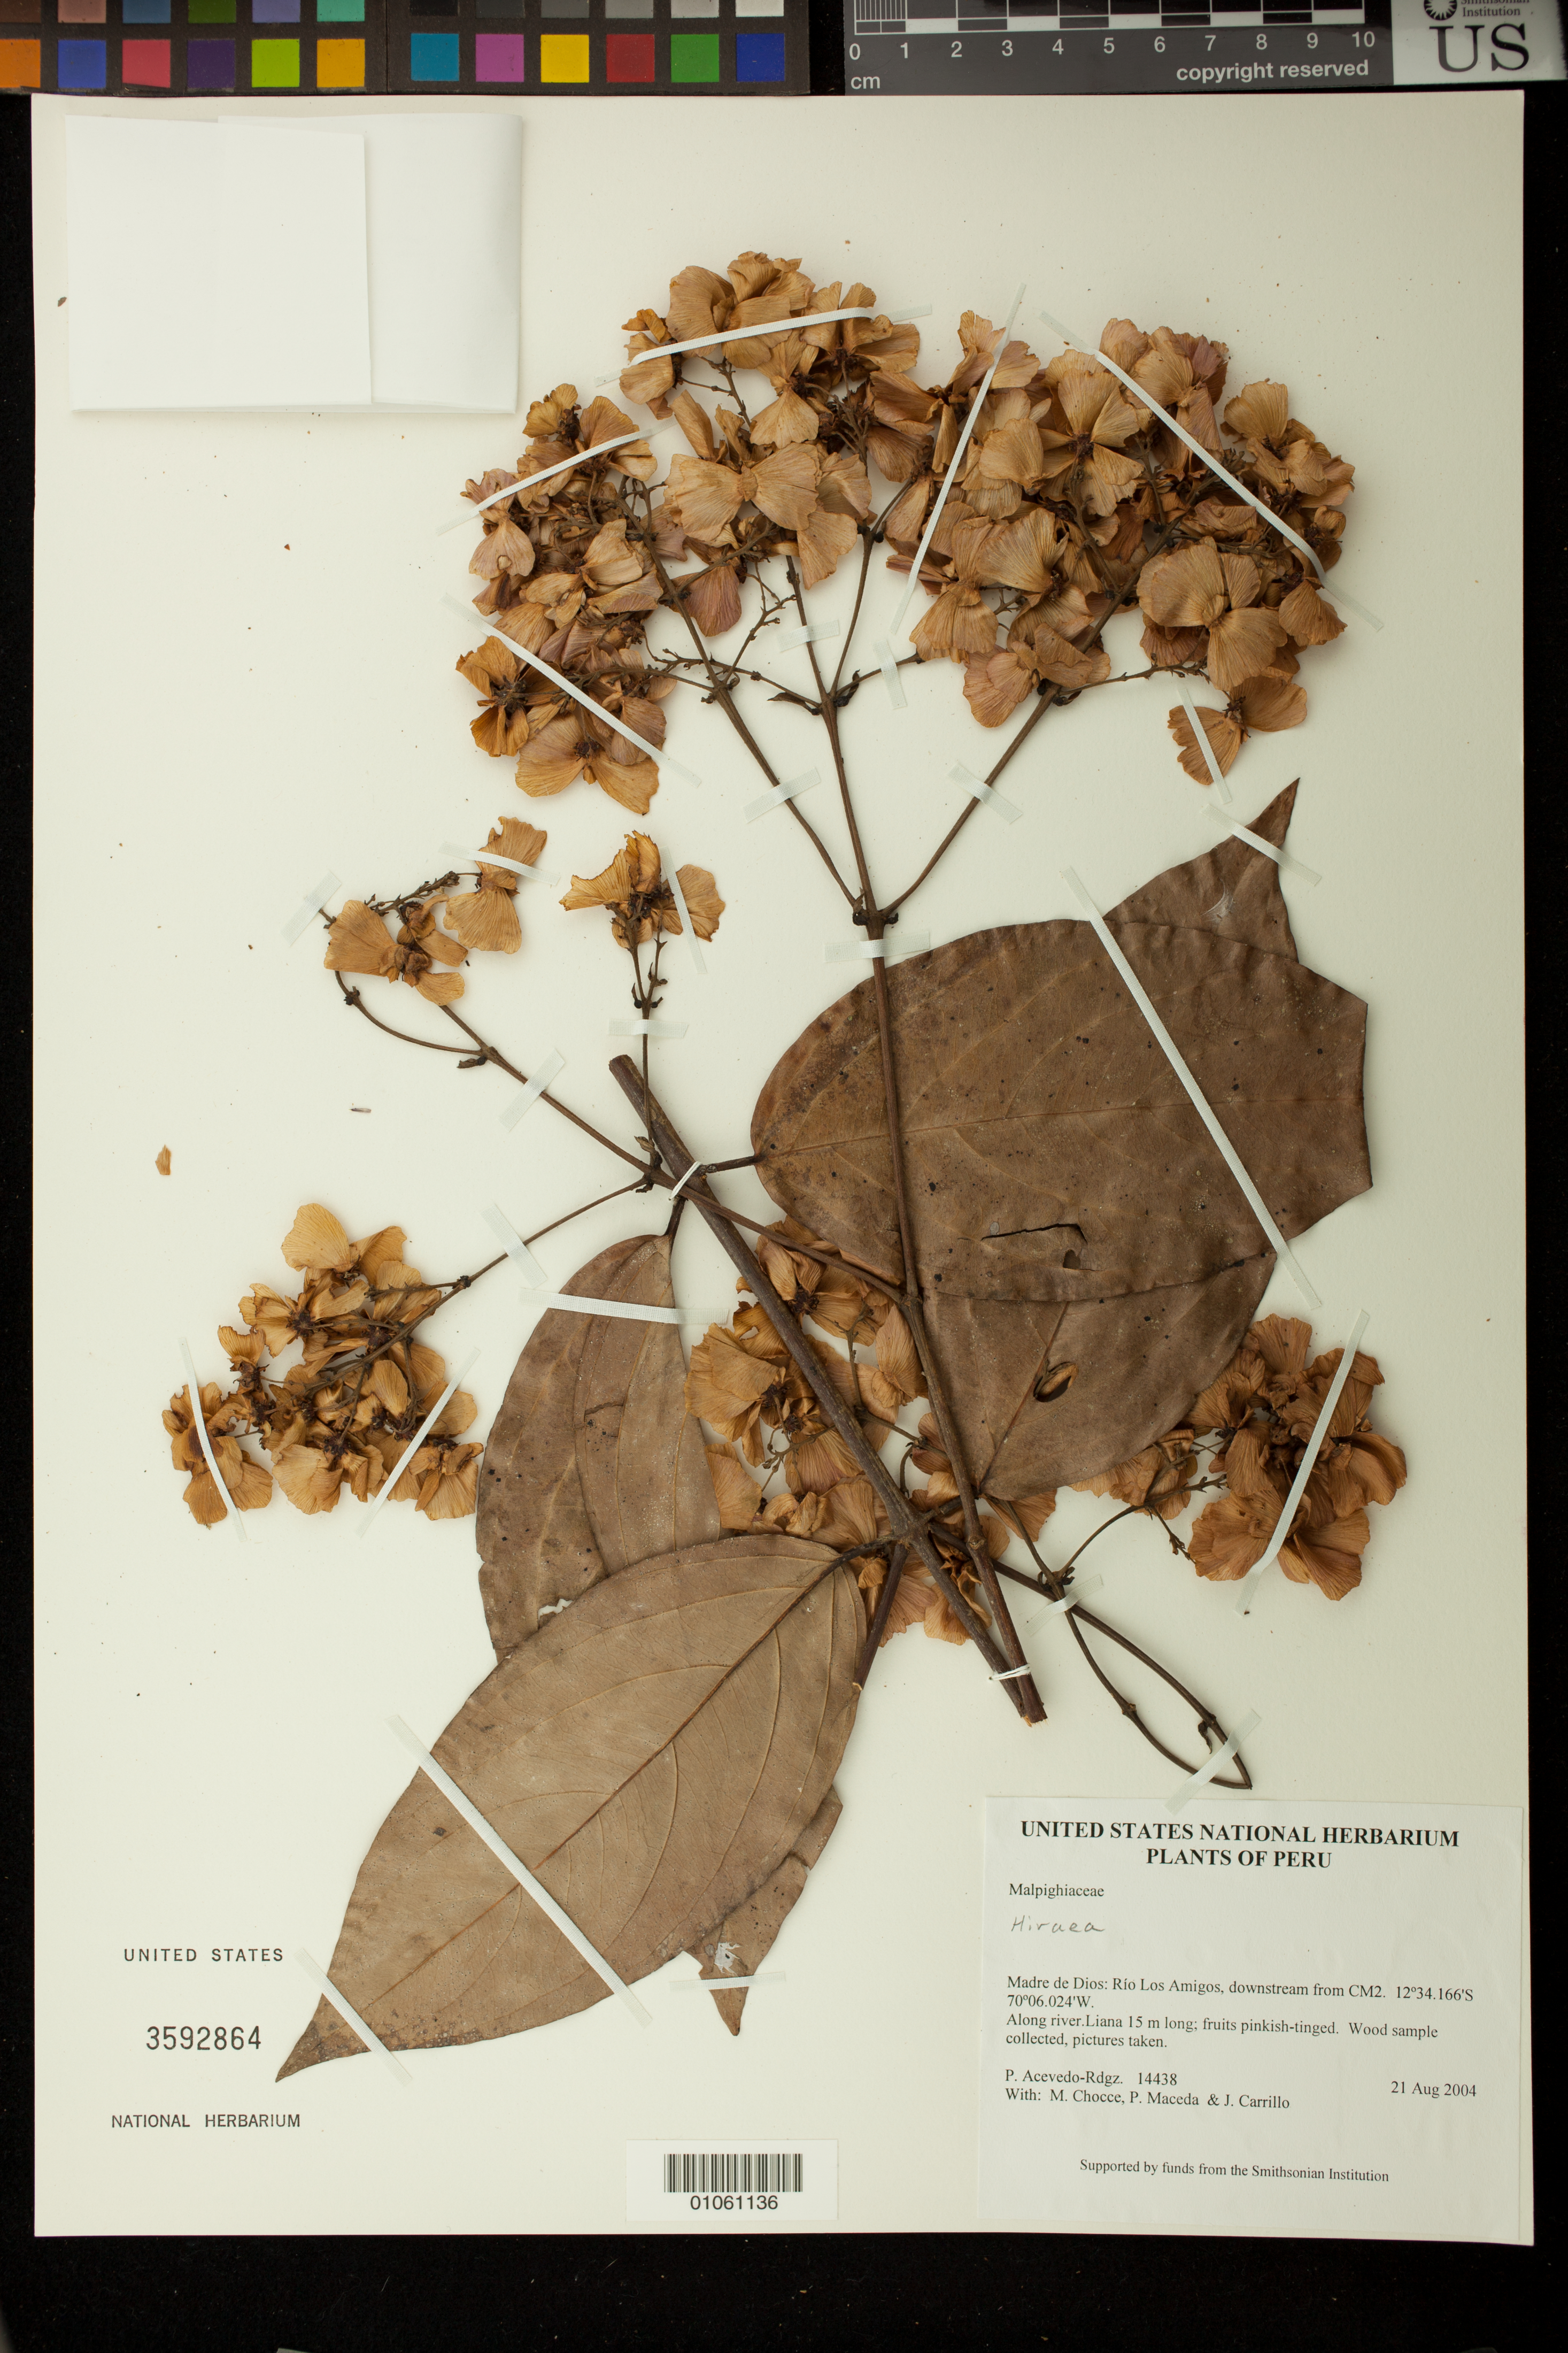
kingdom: Plantae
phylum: Tracheophyta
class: Magnoliopsida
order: Malpighiales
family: Malpighiaceae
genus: Hiraea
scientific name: Hiraea sp.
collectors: P. Acevedo-Rodr., M. Chocce, P. Maceda & J. Carrillo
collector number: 14438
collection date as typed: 21 Aug 2004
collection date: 2004-08-21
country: Peru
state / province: Madre de Dios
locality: Madre de Dios: Río Los Amigos, downstream from CM2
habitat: Along river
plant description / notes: MO, NY, K, P, B, MICH, F, US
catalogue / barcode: US 3592864